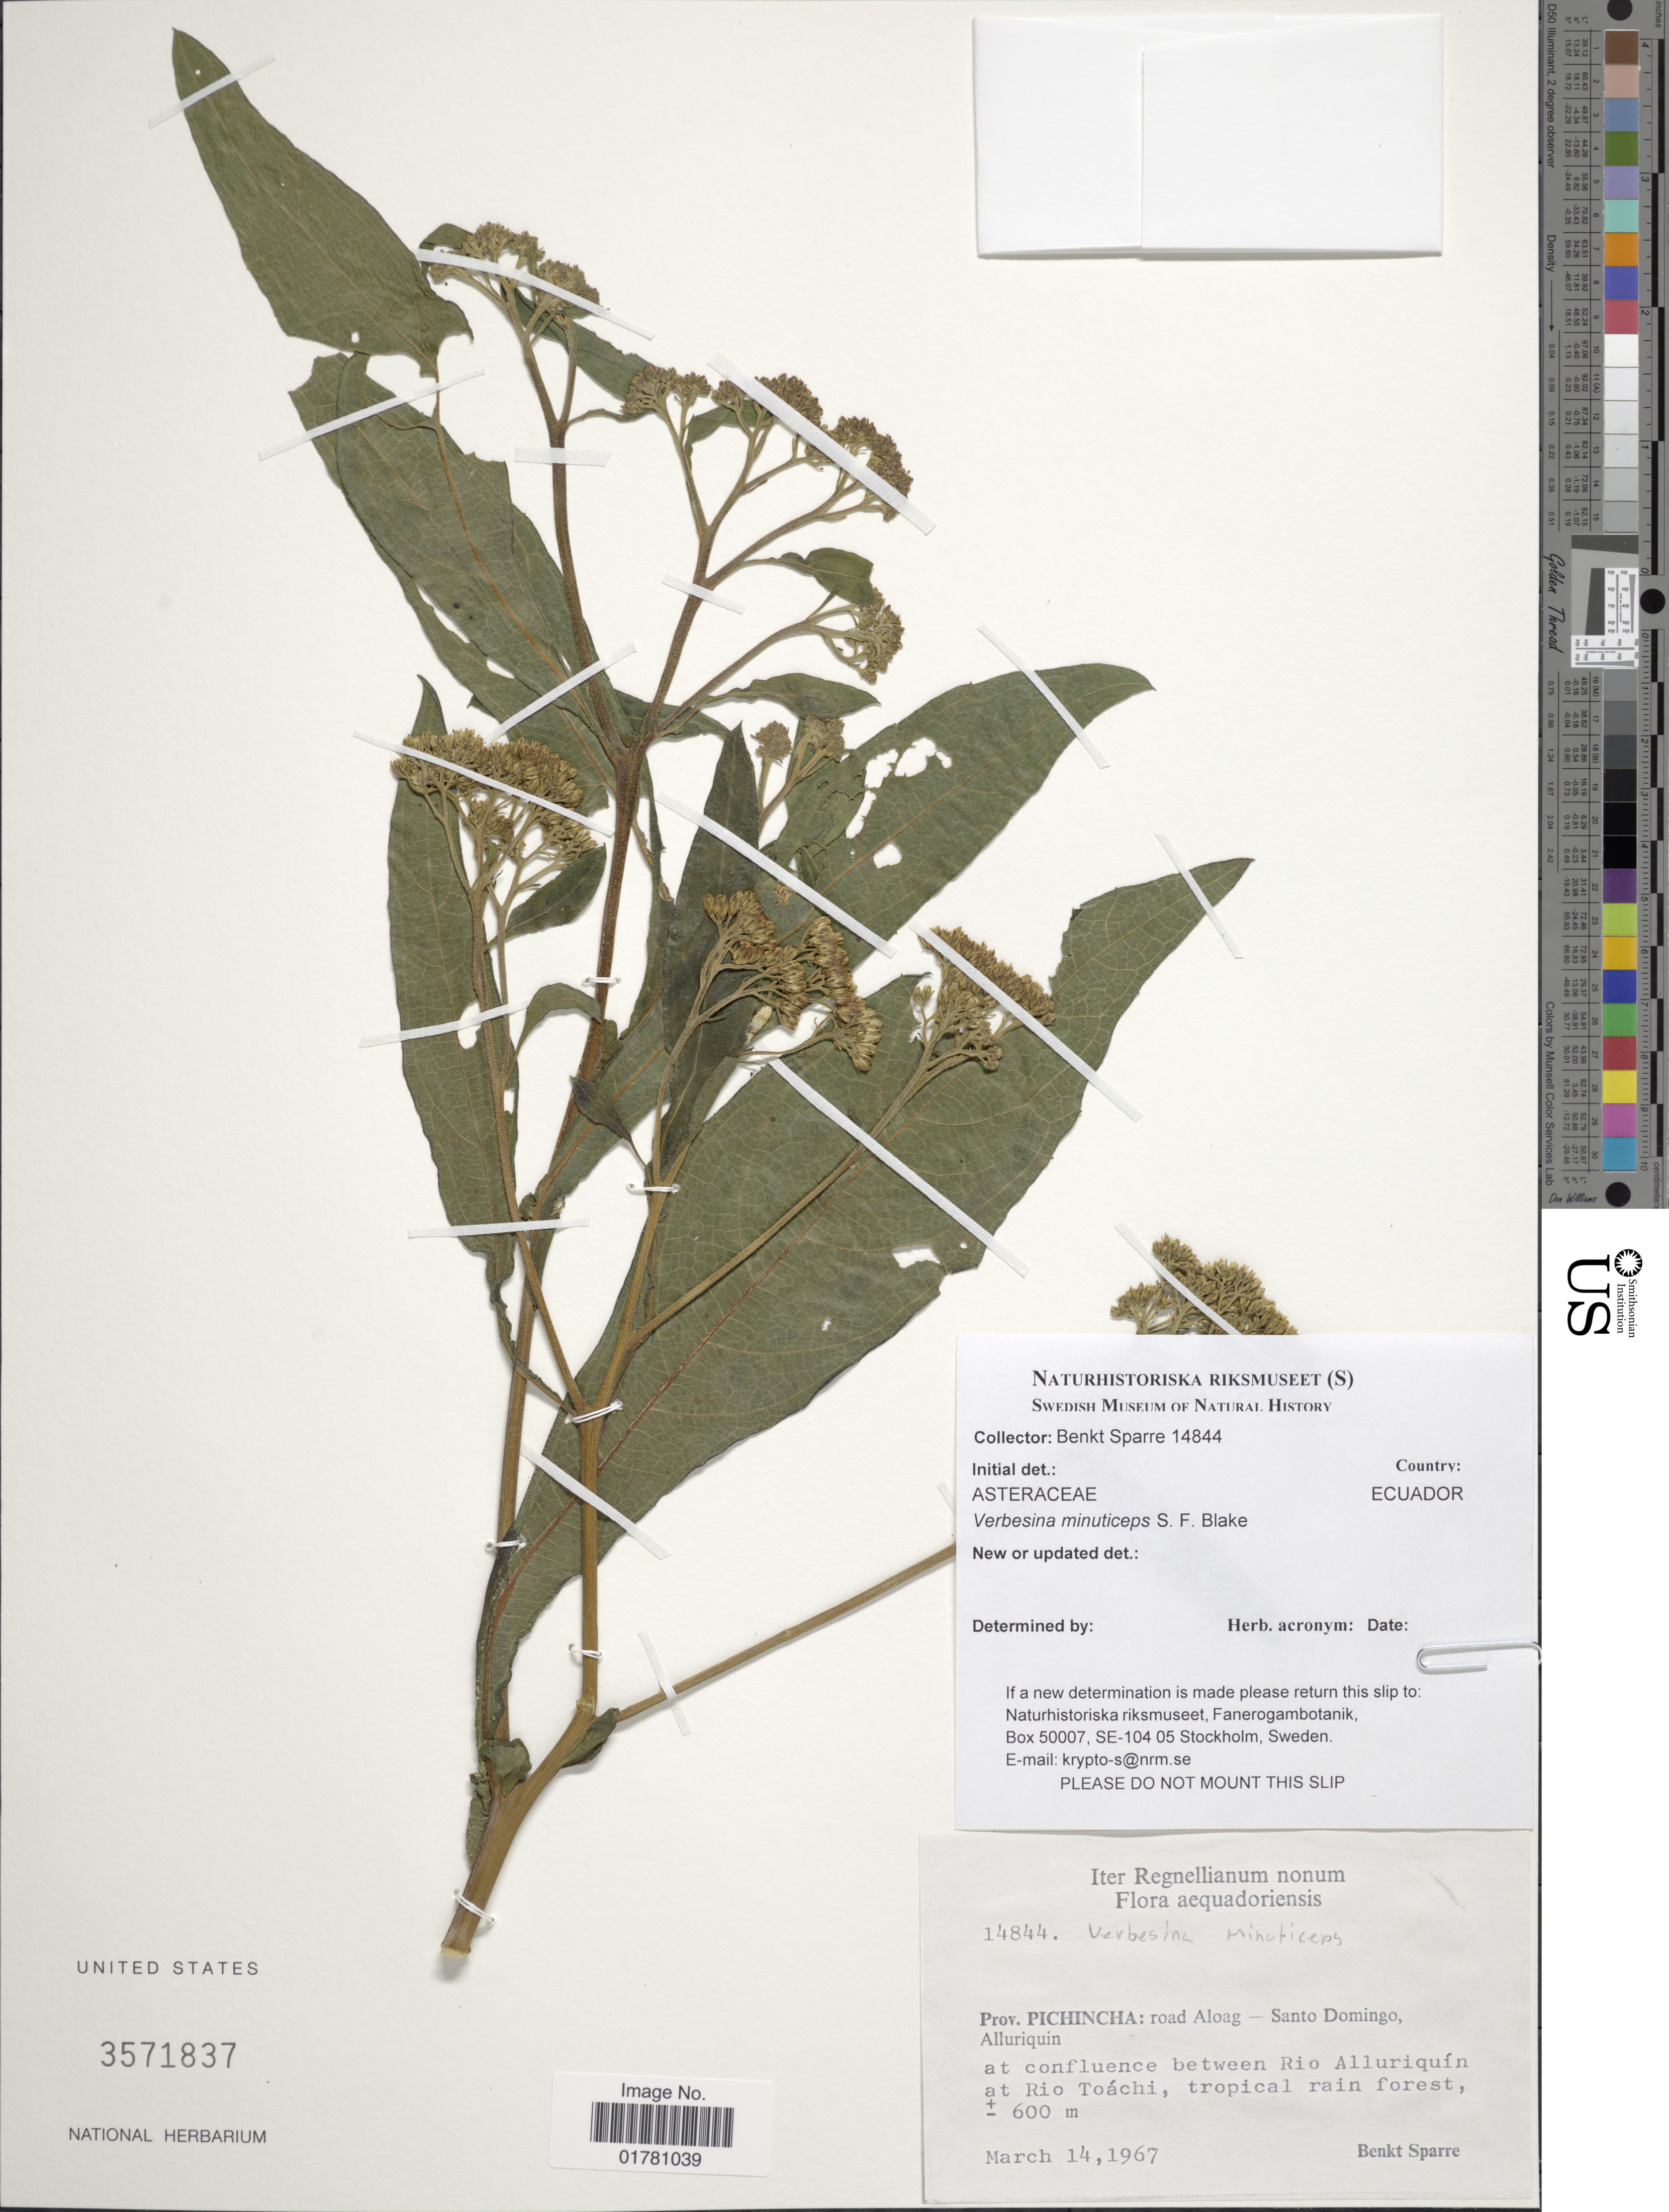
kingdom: Plantae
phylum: Tracheophyta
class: Magnoliopsida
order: Asterales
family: Asteraceae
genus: Verbesina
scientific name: Verbesina minuticeps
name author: S.F. Blake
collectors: B. Sparre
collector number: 14844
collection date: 1967-03-14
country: Ecuador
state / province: Pichincha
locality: Road along - Santo Domingo, Alluriquim at confluence between Rio Akkuriquín at Rio Toáchi, tropical rain forest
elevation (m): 600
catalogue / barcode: US 3571837